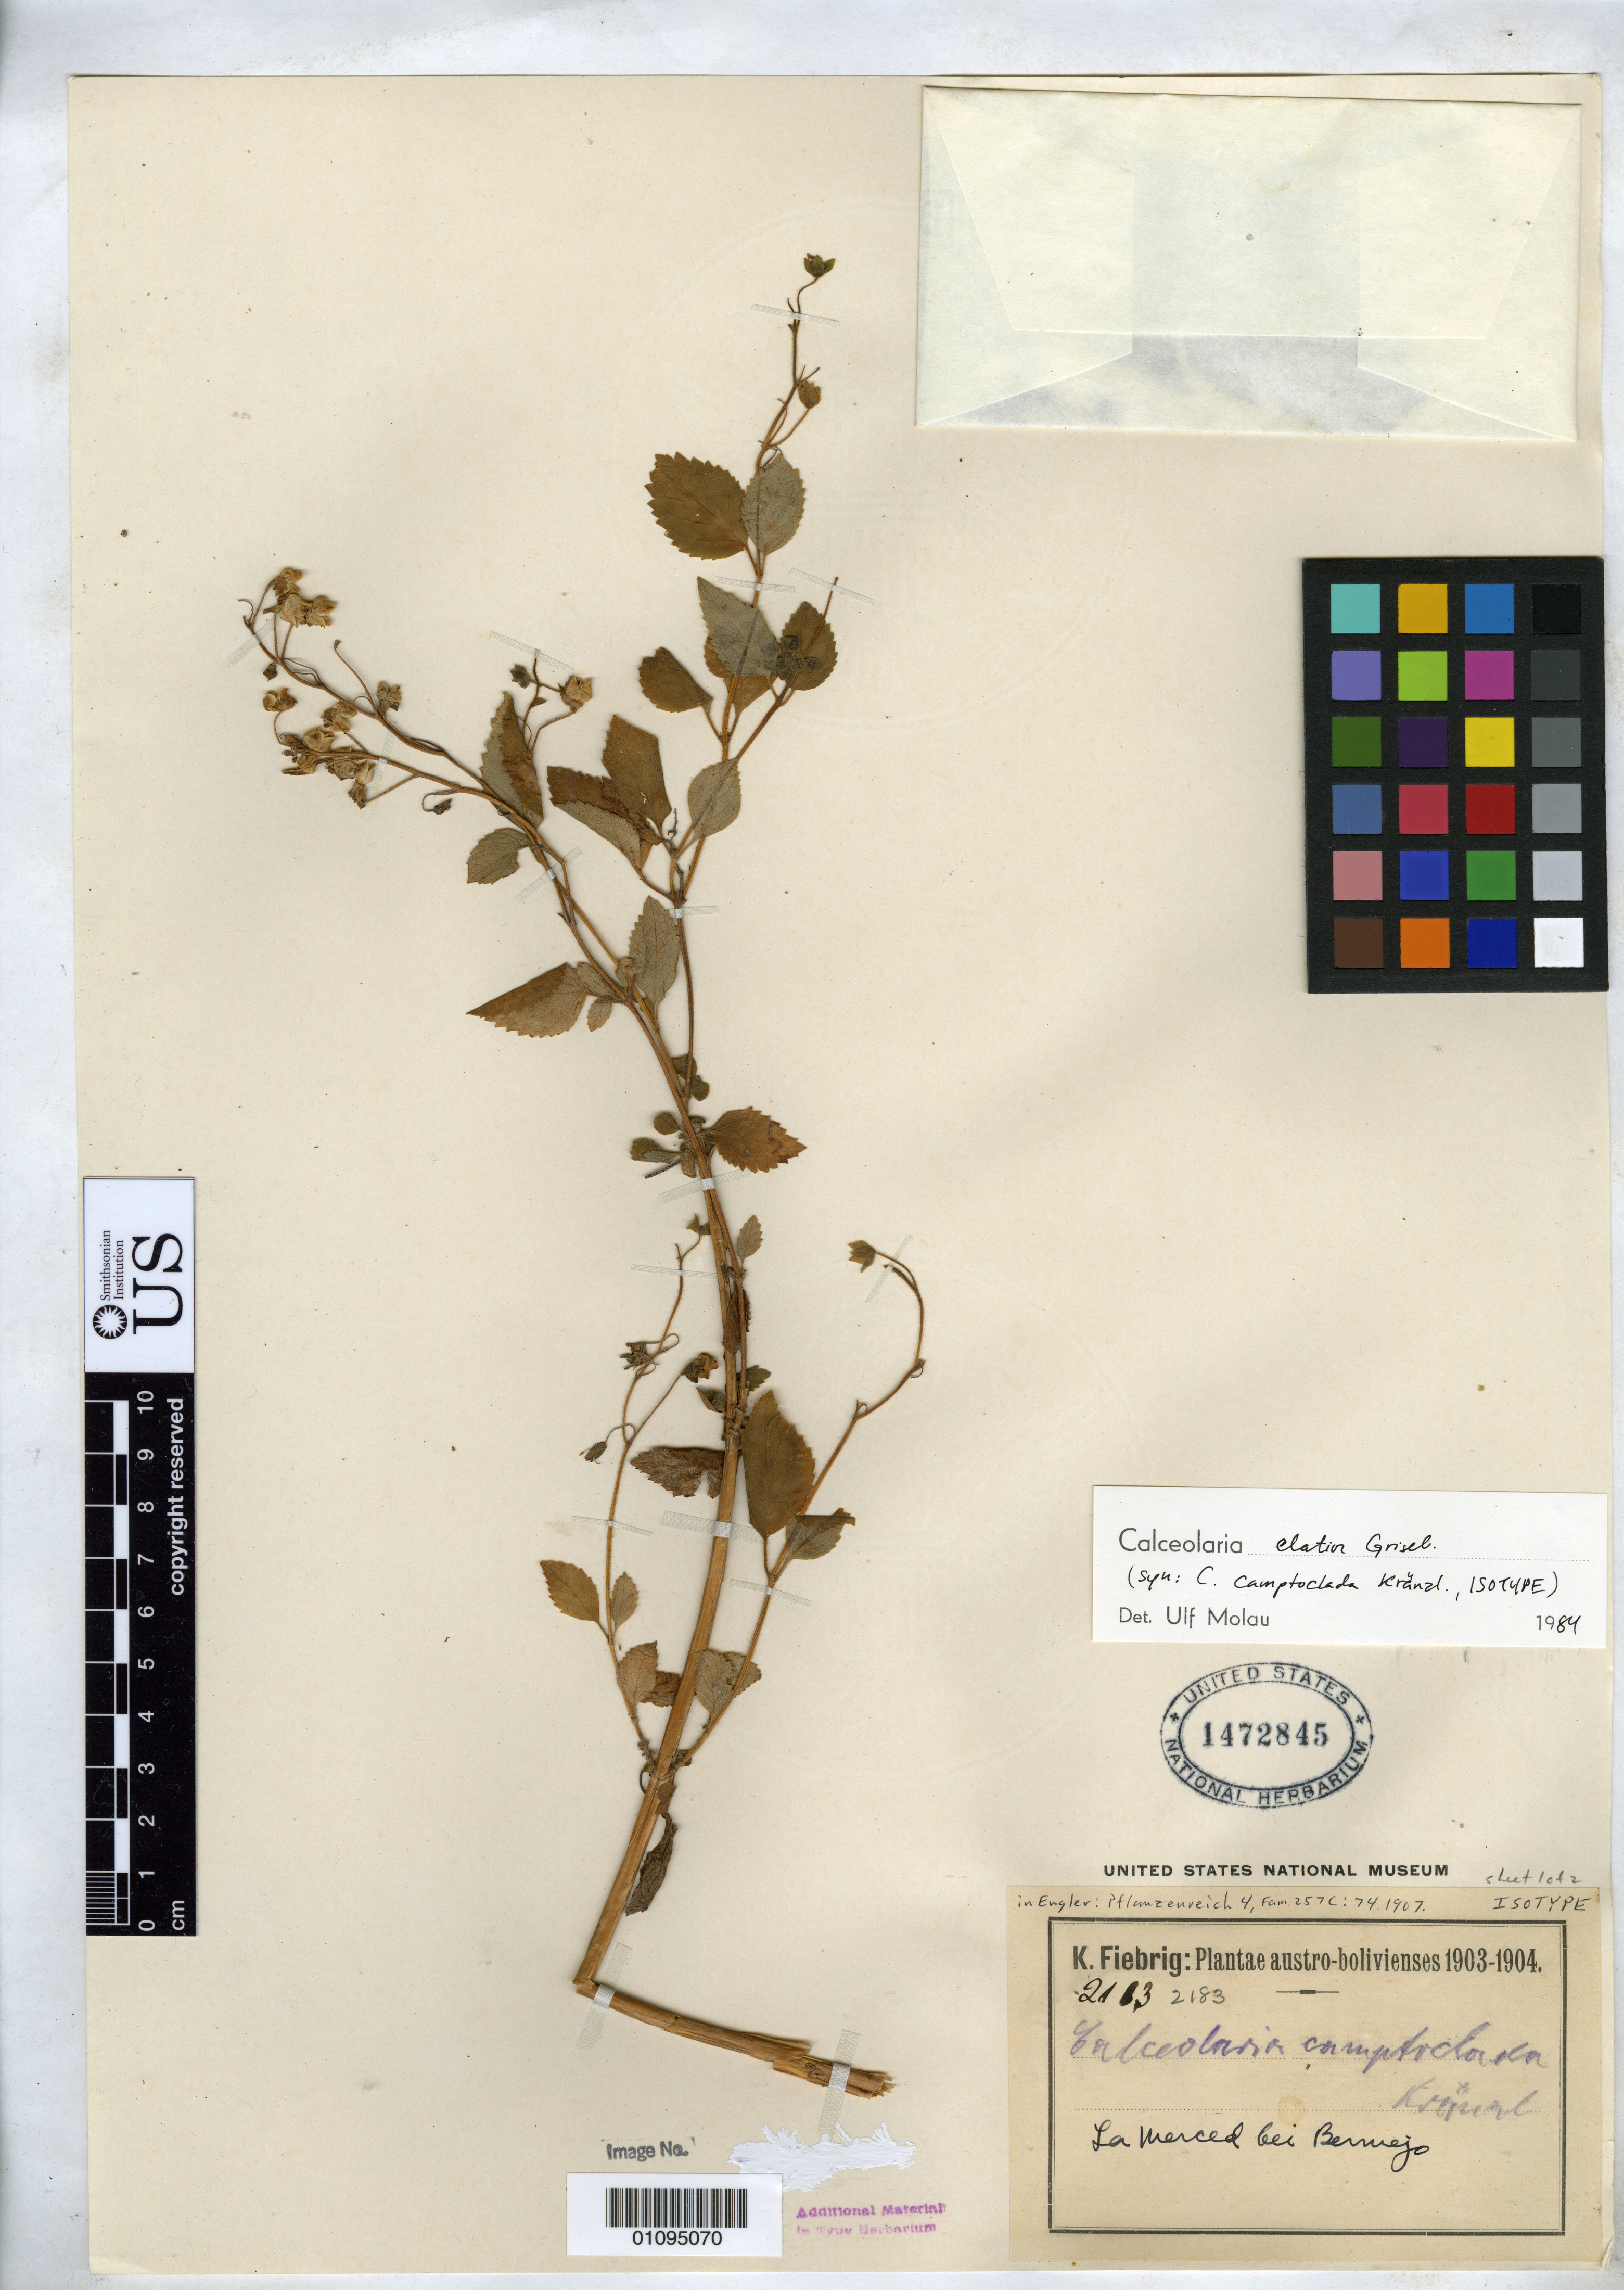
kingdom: Plantae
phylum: Tracheophyta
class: Magnoliopsida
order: Lamiales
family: Calceolariaceae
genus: Calceolaria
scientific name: Calceolaria camptoclada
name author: Kraenzl. in Engl.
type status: Possible Isotype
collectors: K. Fiebrig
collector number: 2183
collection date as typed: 1903 to -- --- 1904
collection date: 1903/1904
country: Bolivia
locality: La Merced, bei Bermejo.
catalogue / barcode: US 1472845